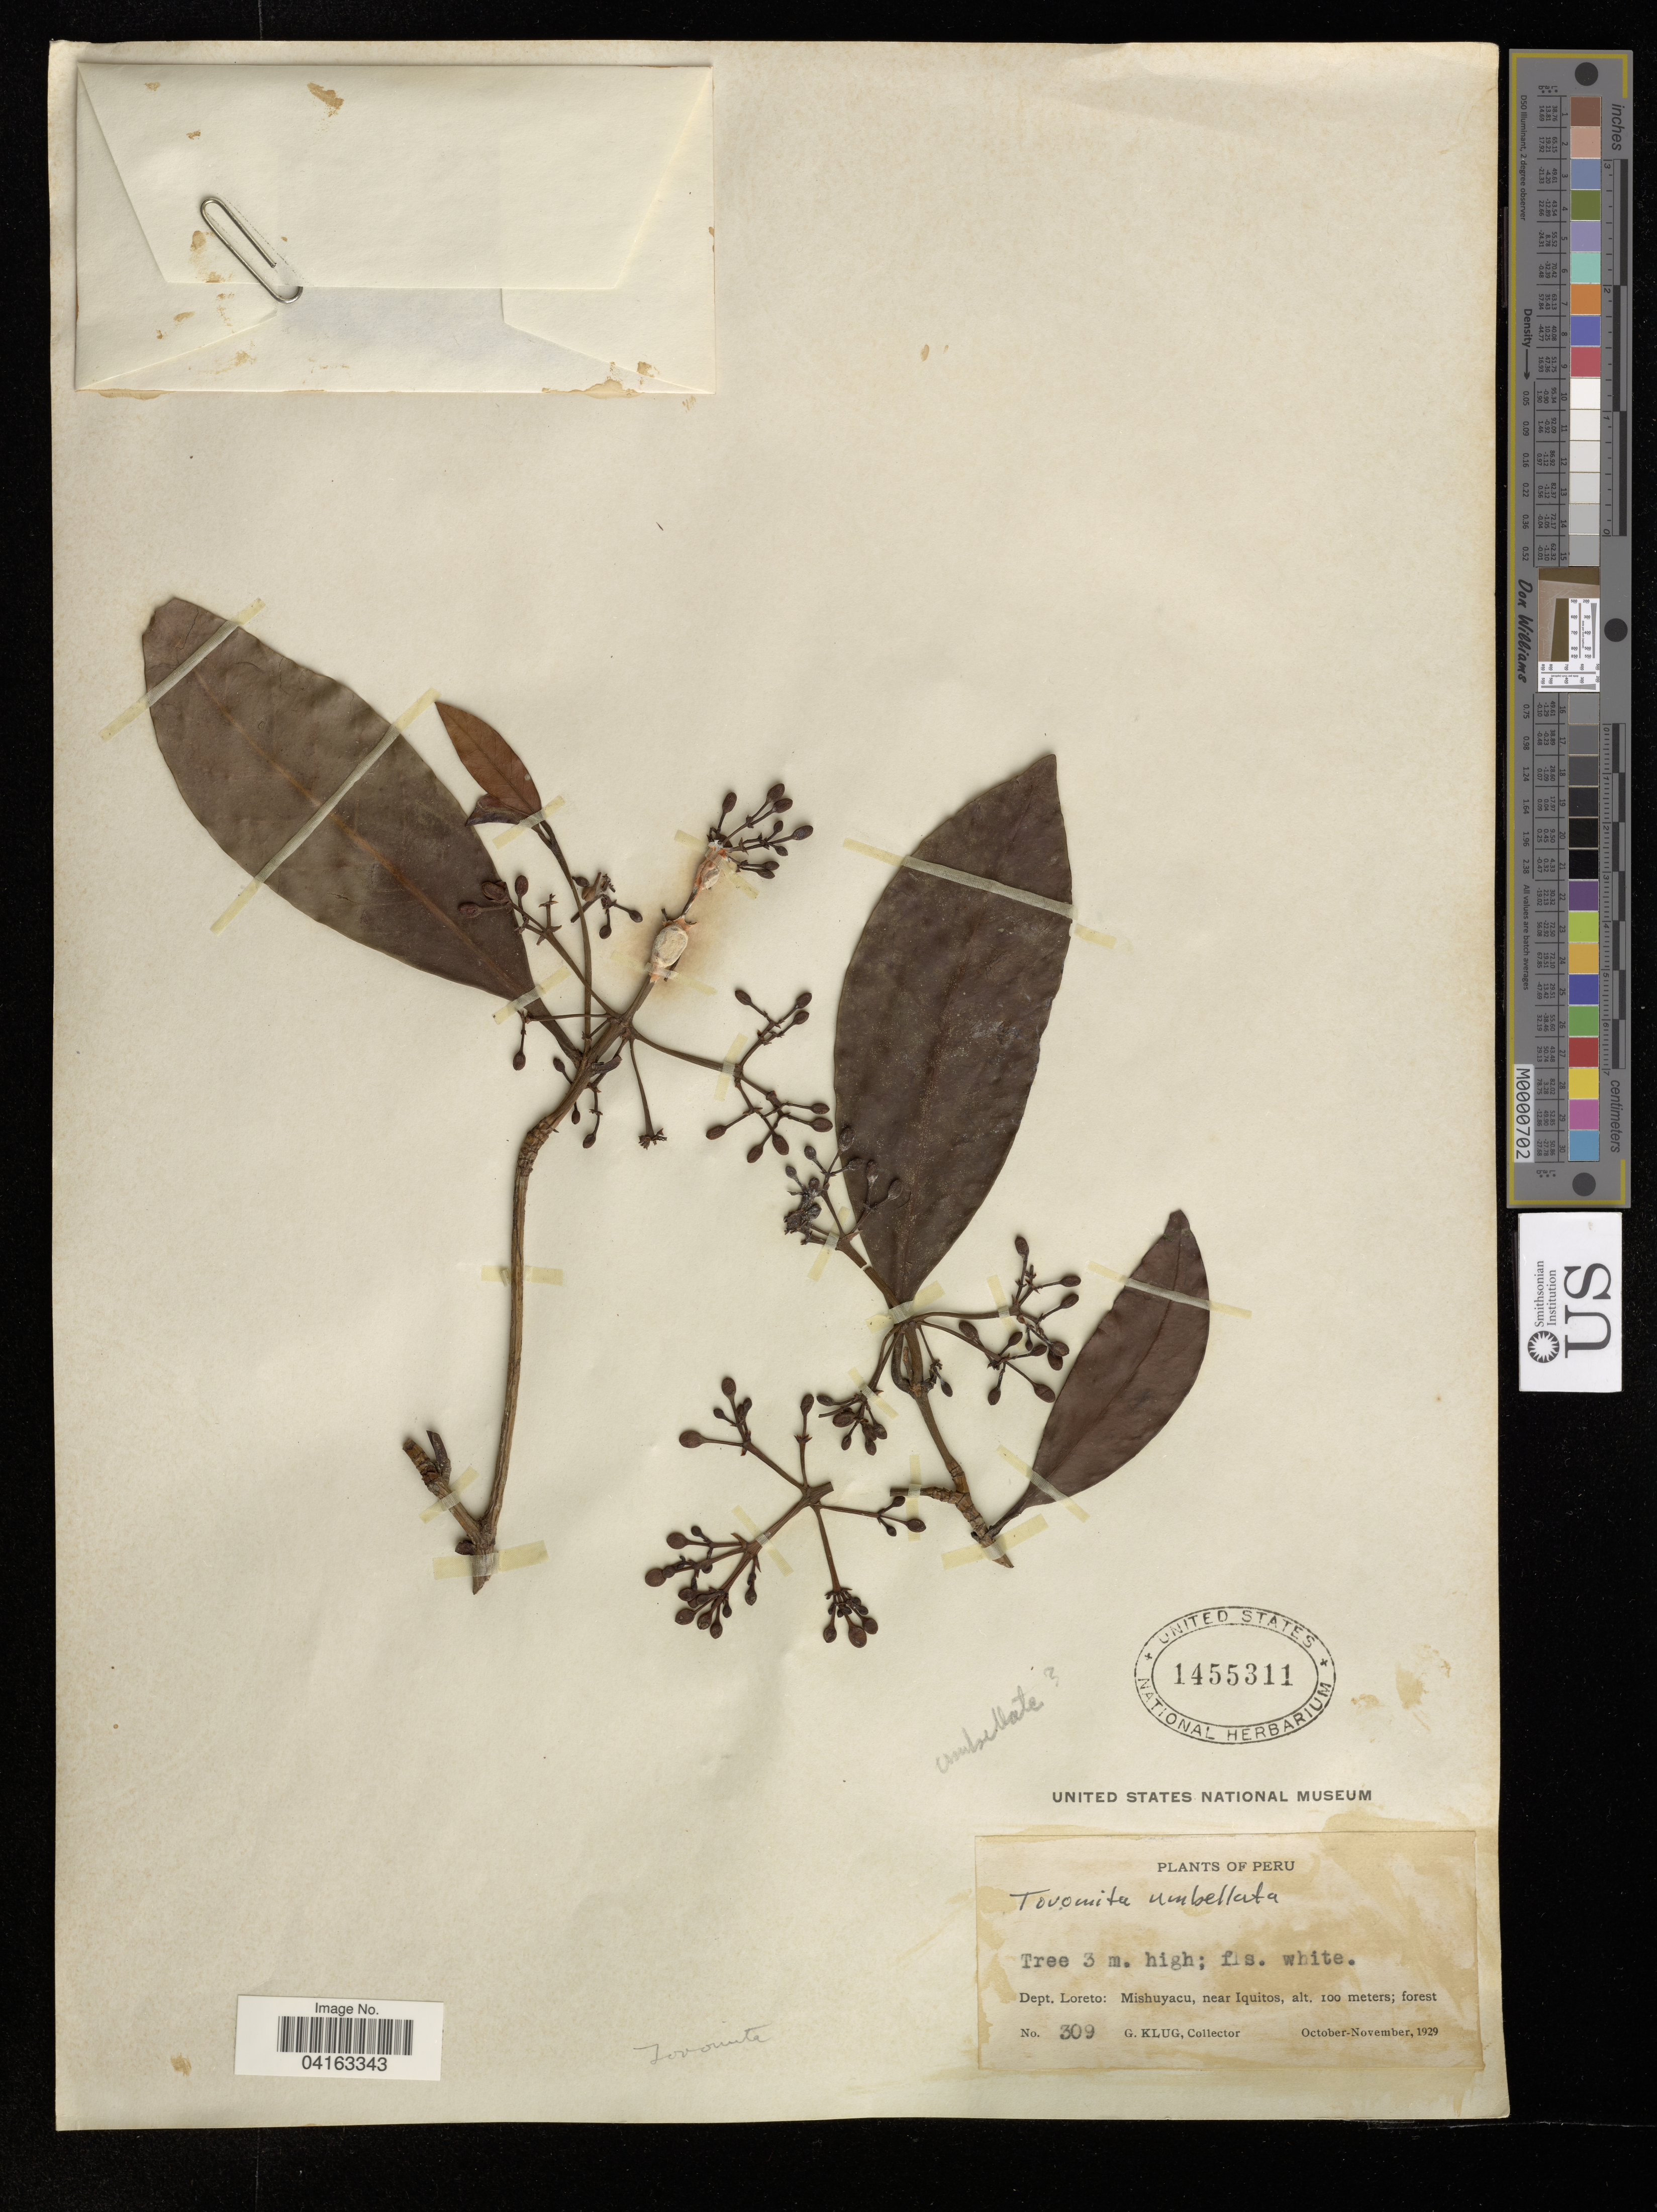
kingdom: Plantae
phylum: Tracheophyta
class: Magnoliopsida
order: Malpighiales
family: Clusiaceae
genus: Tovomita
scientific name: Tovomita umbellata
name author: Benth.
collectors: G. Klug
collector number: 309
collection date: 1929-10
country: Peru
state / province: Loreto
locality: Dept. Loreto: Mishuyacu, near Iquitos.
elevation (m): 100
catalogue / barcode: US 1455311